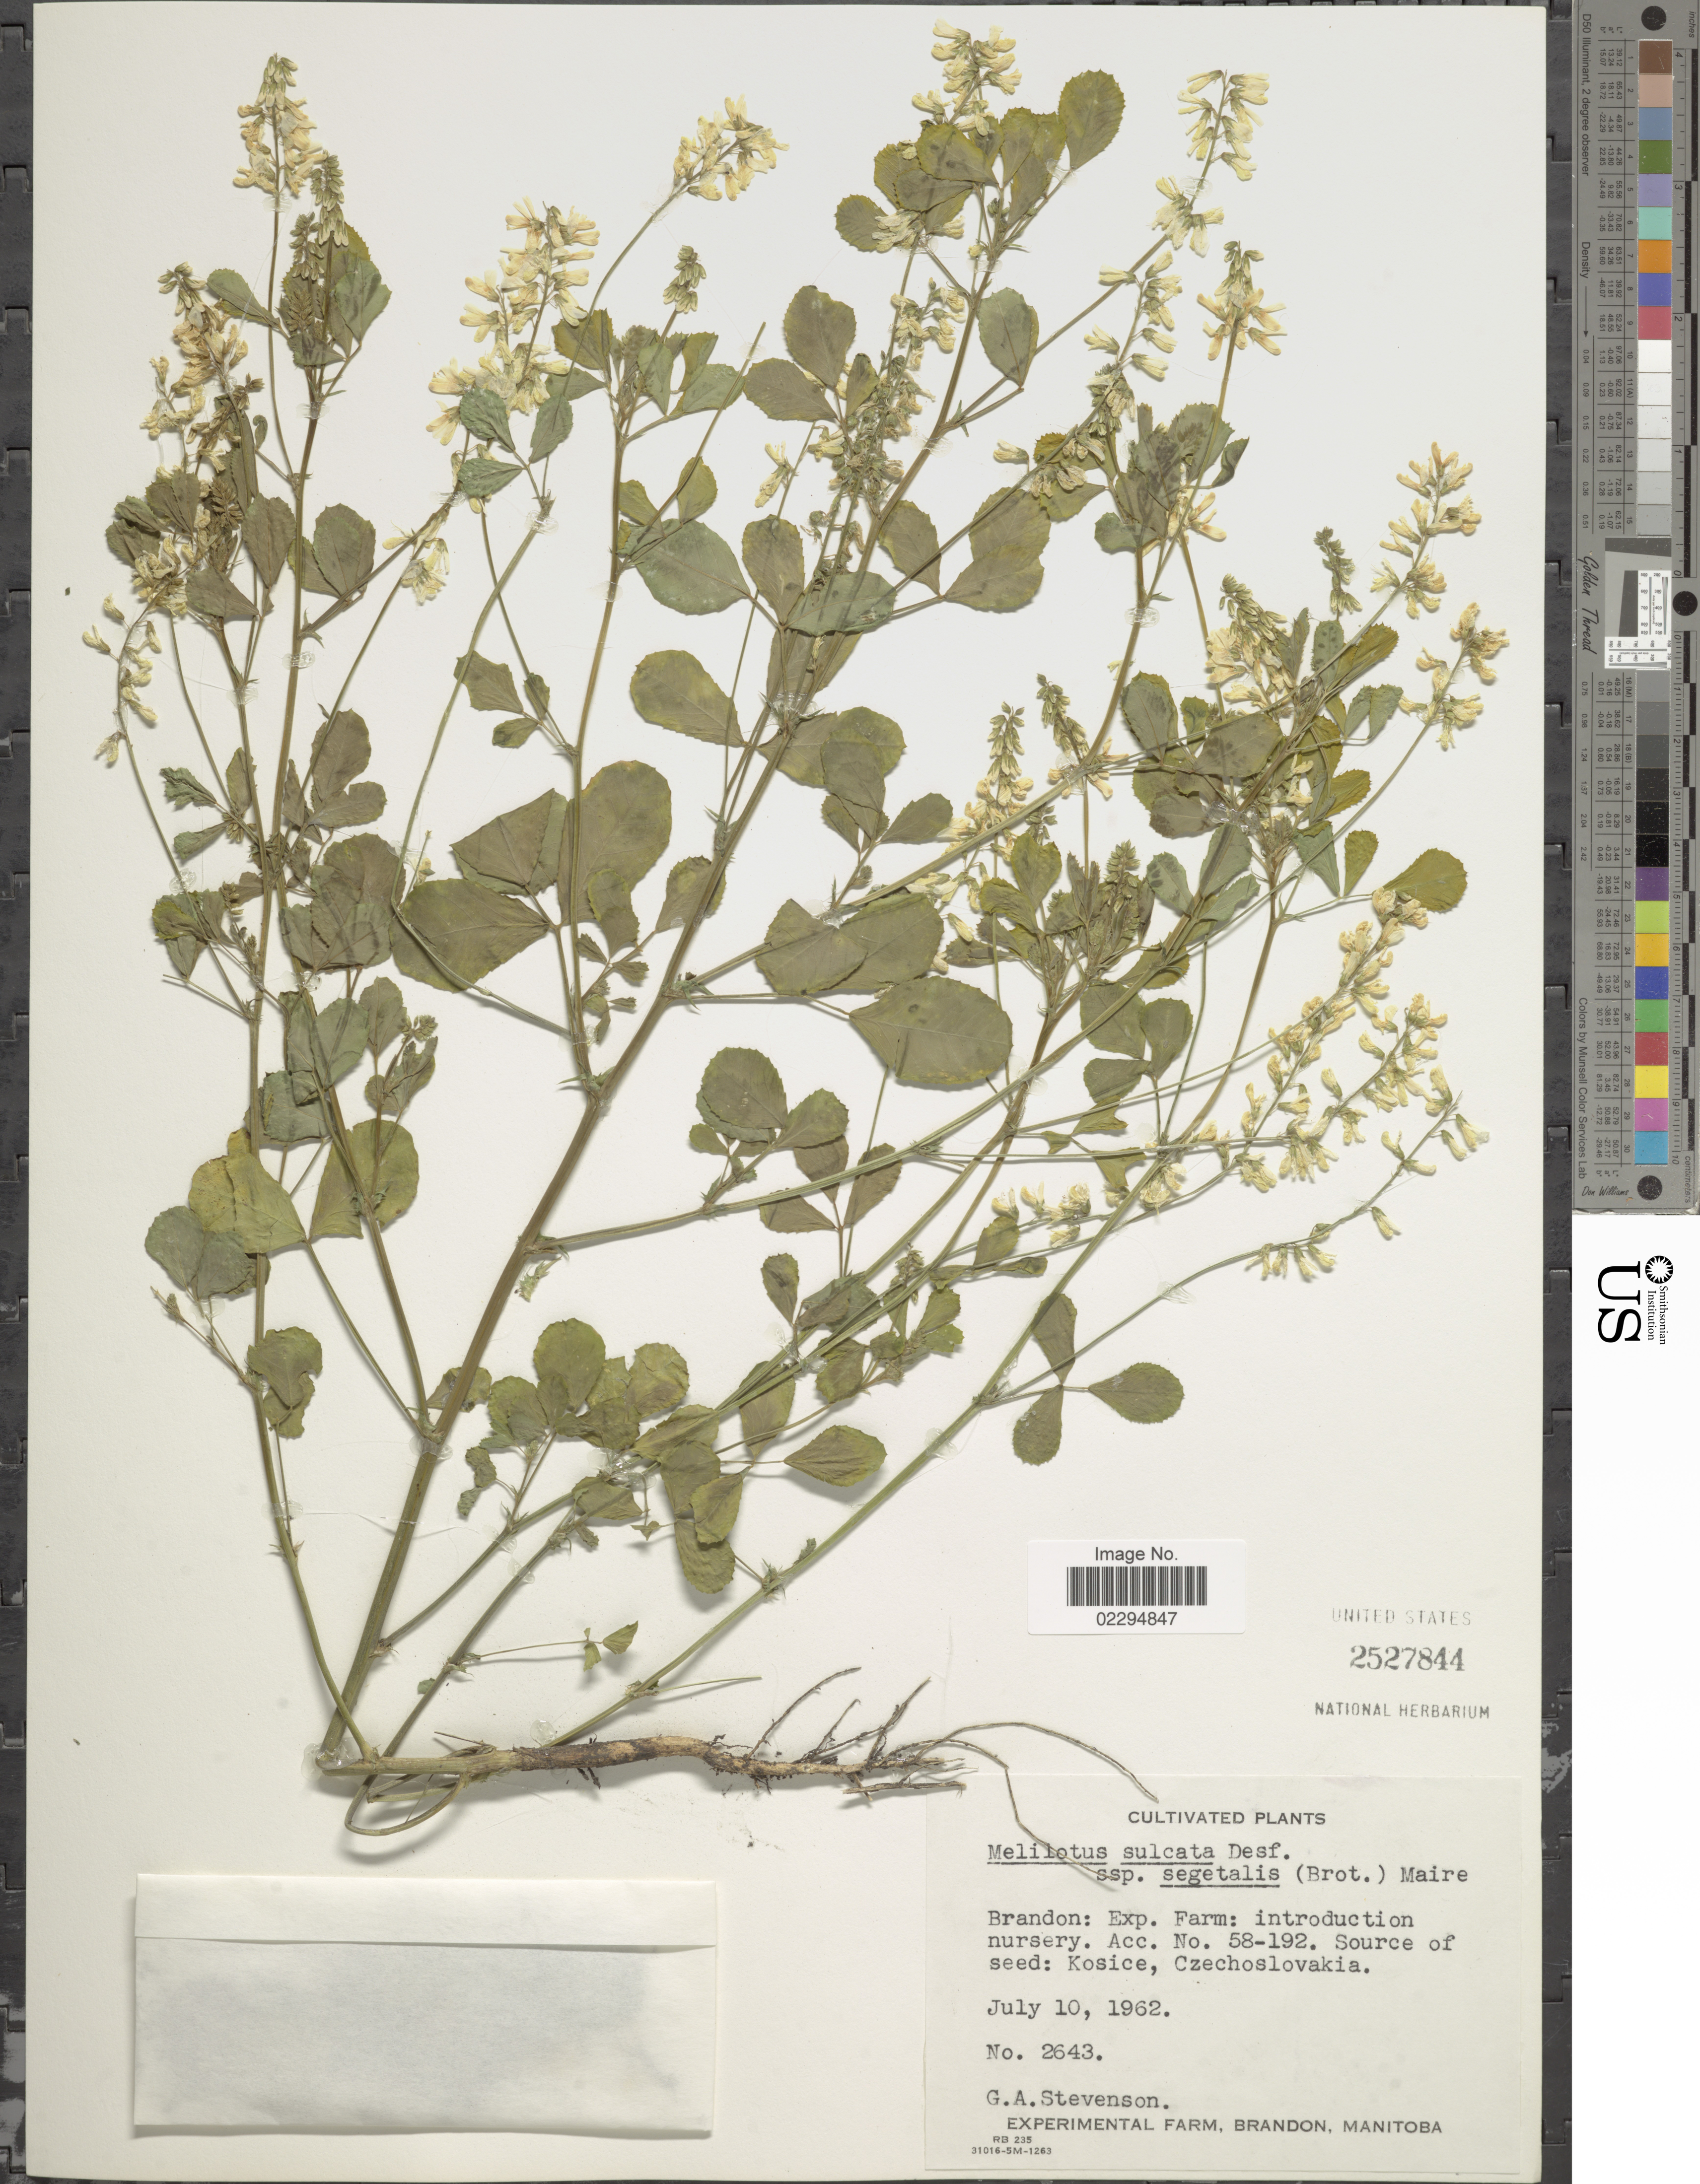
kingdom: Plantae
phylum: Tracheophyta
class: Magnoliopsida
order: Fabales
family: Fabaceae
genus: Melilotus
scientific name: Melilotus segetalis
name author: Ser.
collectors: G. Stevenson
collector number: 2643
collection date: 1962-07-10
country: Canada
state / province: Manitoba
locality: Brandon: Exp. Farm: introduction nursery.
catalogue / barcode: US 2527844